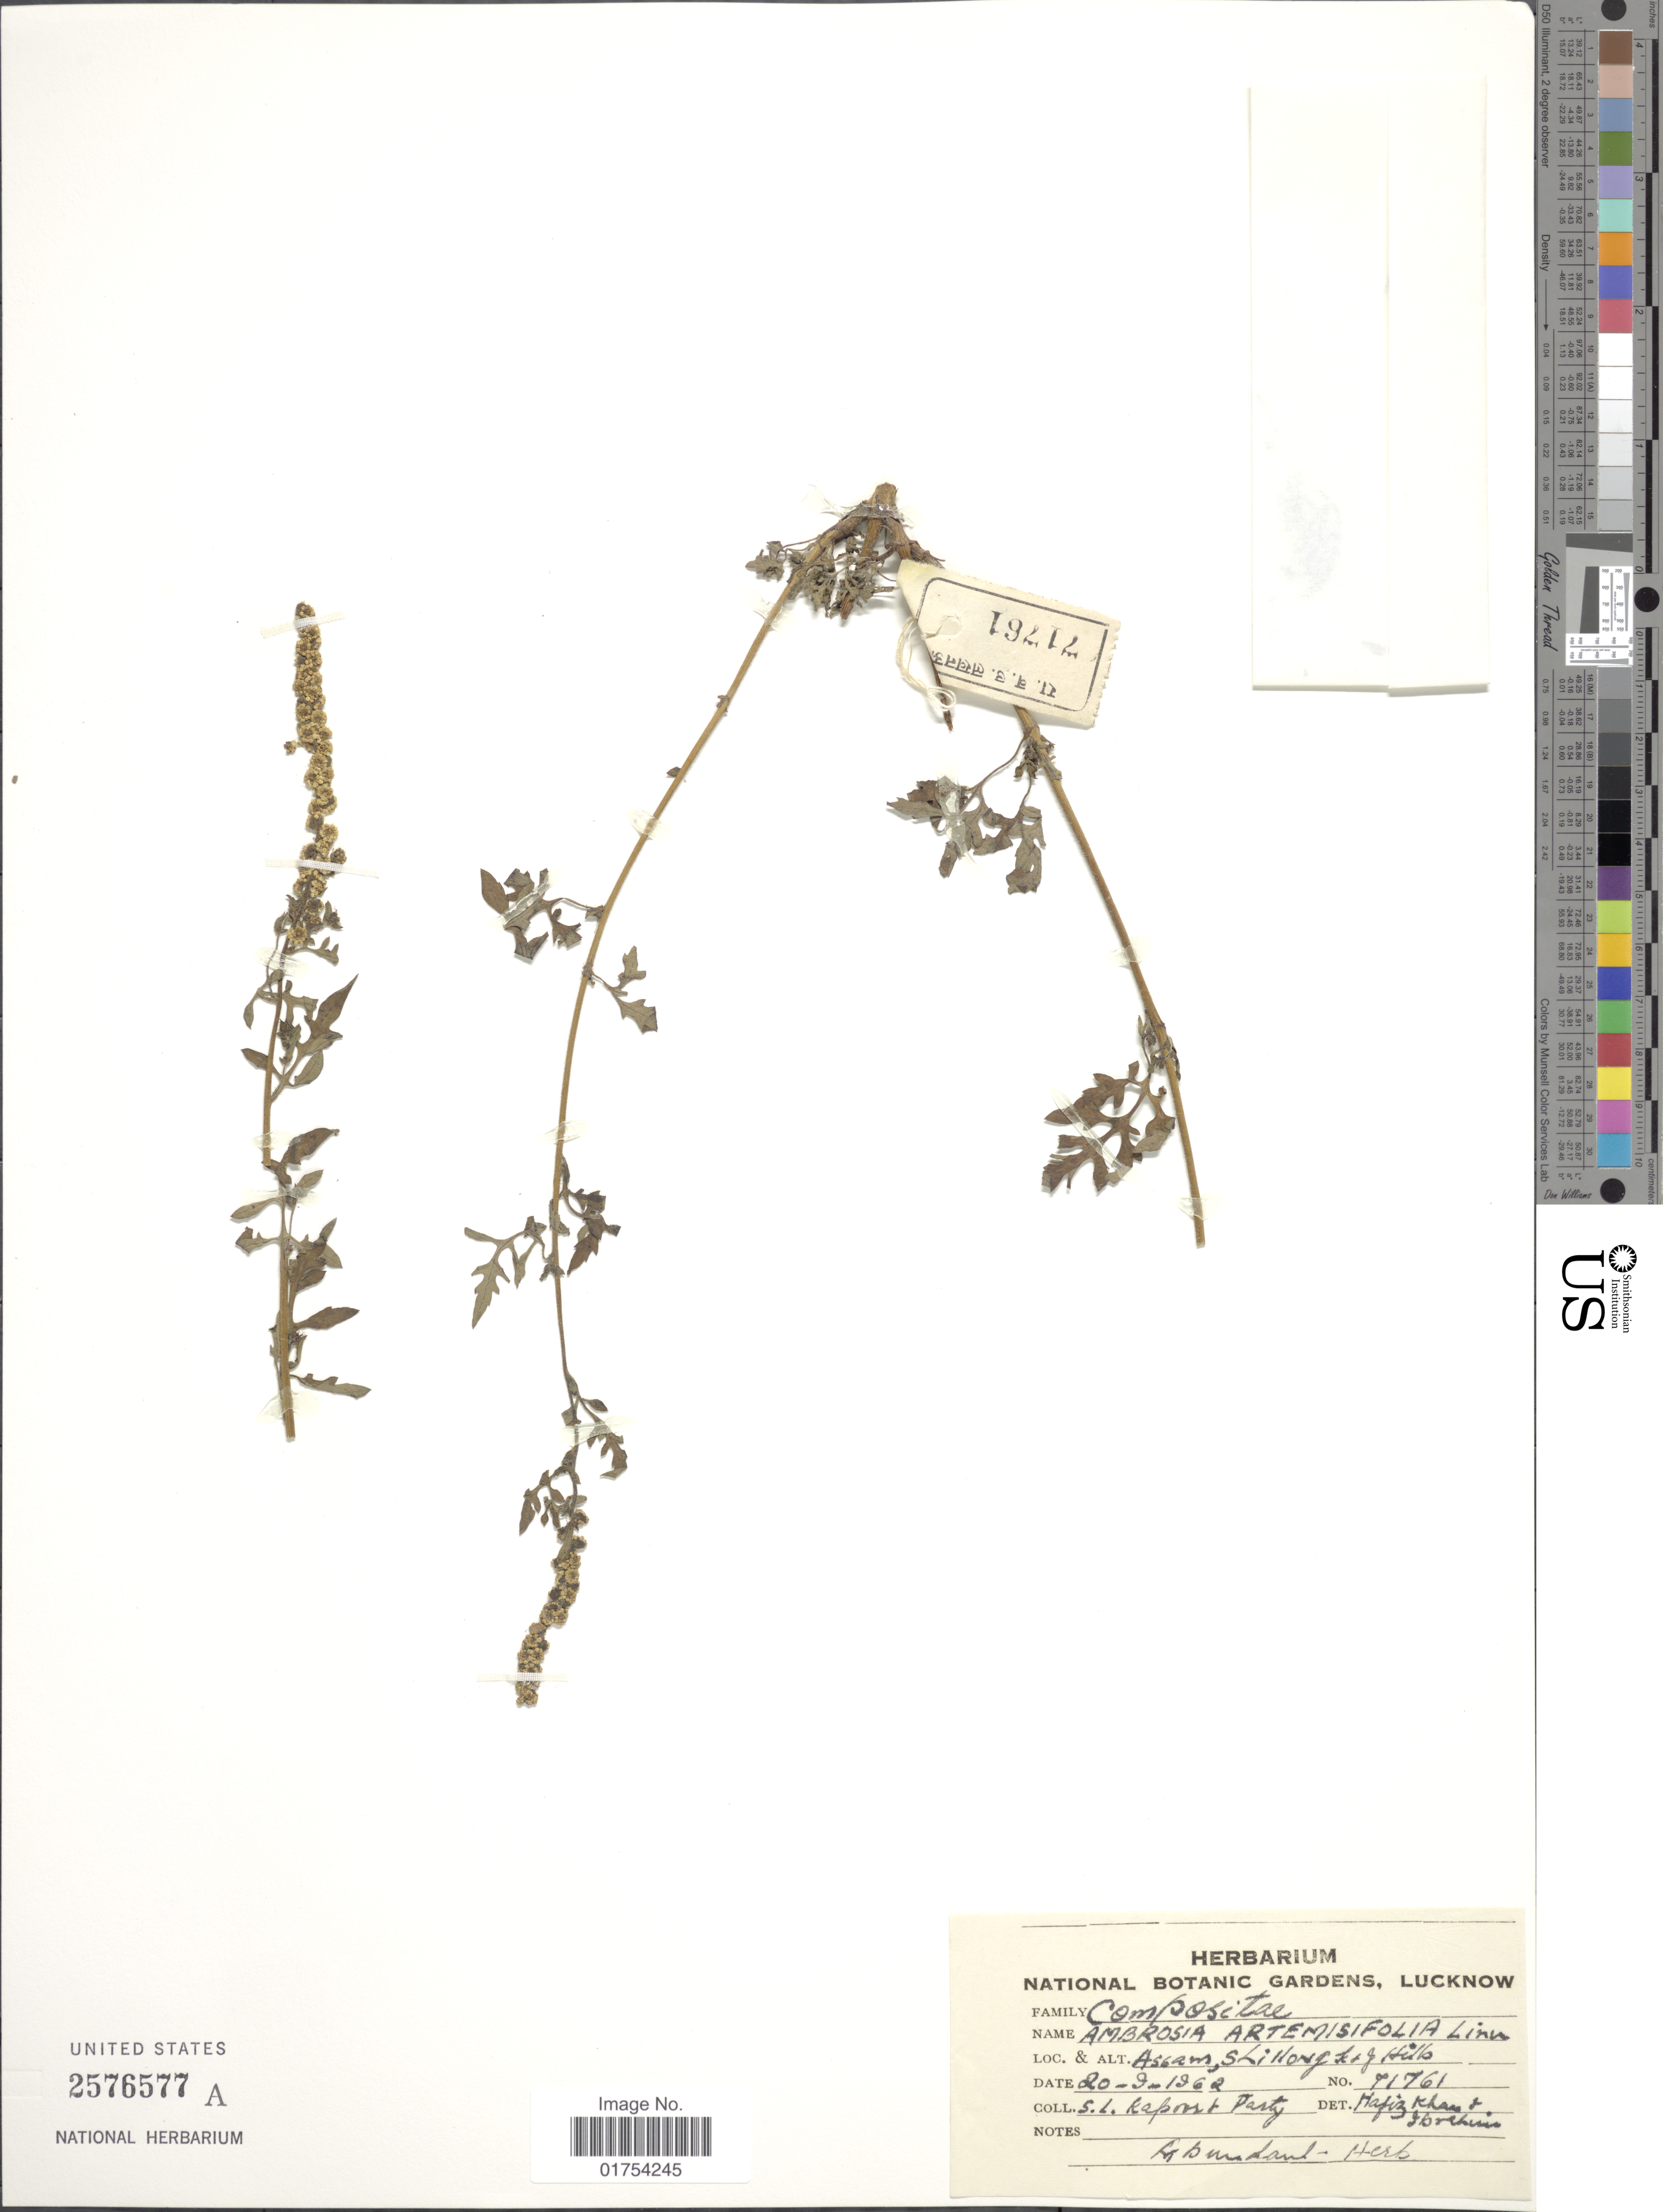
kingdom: Plantae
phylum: Tracheophyta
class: Magnoliopsida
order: Asterales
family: Asteraceae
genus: Ambrosia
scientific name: Ambrosia artemisiifolia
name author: L.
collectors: S. Kapoor & -. Pasty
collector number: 71761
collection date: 1962-09-20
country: India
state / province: Meghalaya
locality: Shillong, K & J Hills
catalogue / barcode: US 2576577A